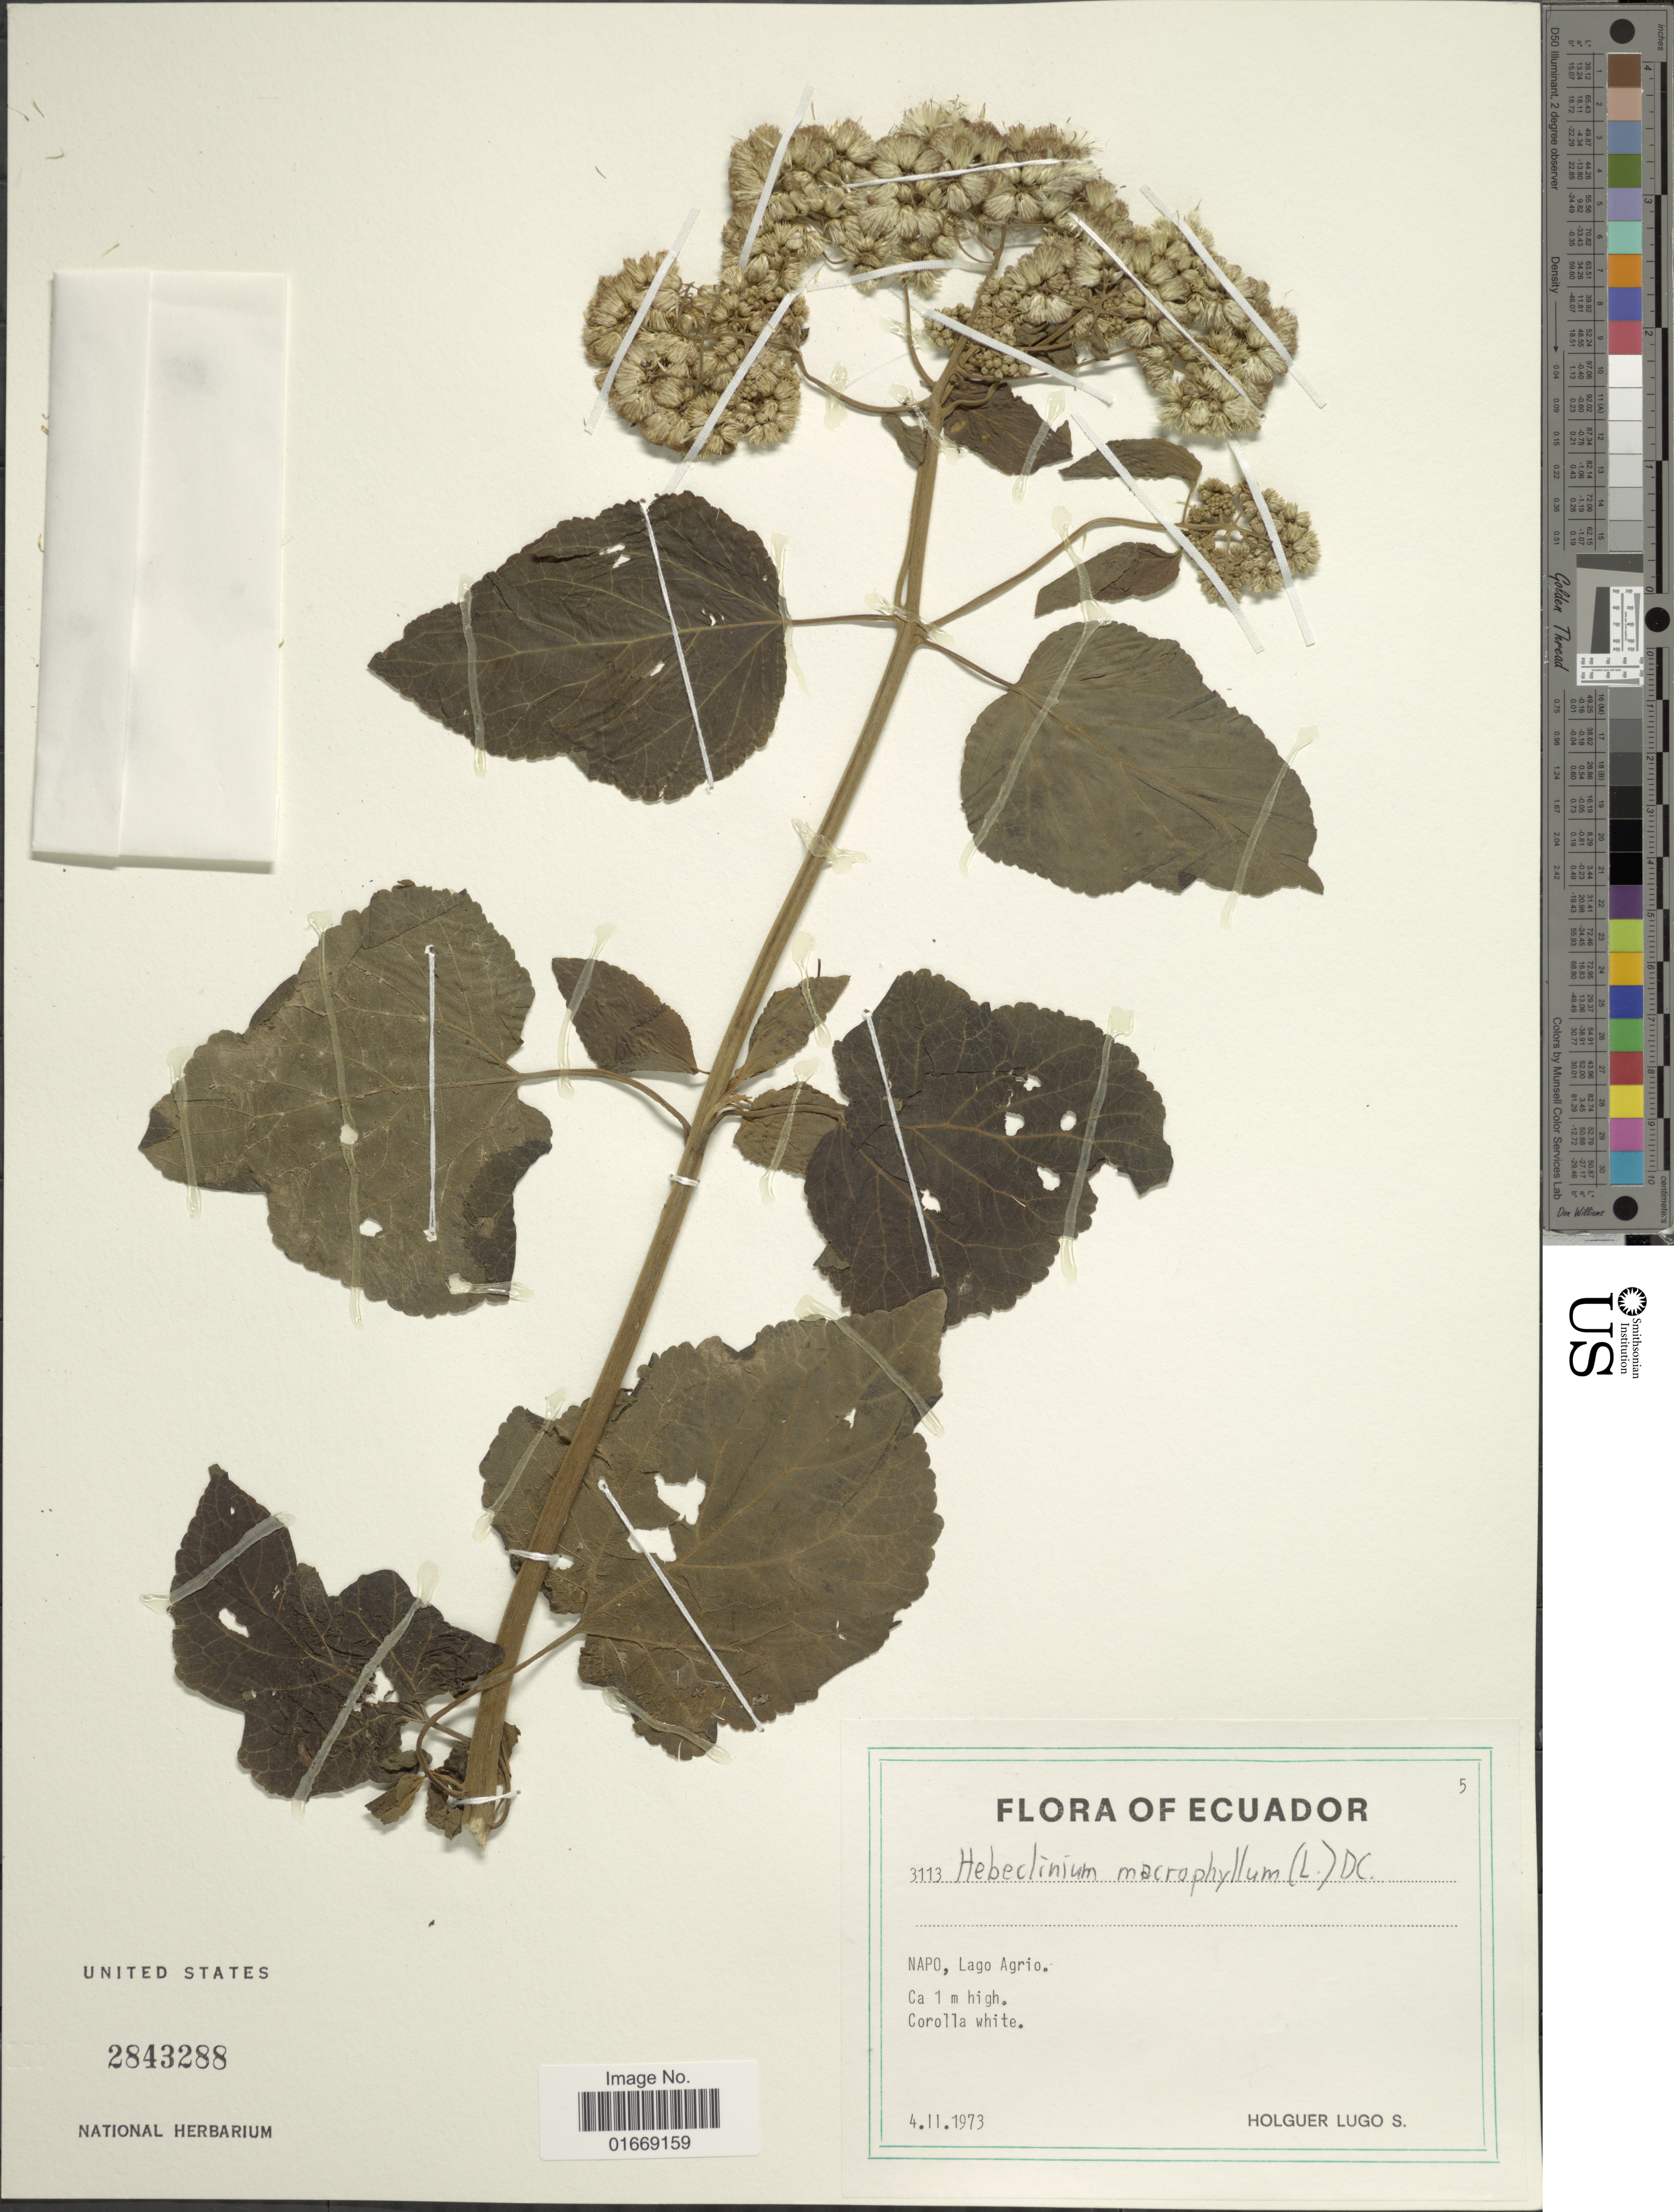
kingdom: Plantae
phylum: Tracheophyta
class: Magnoliopsida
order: Asterales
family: Asteraceae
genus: Hebeclinium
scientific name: Hebeclinium macrophyllum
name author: (L.) DC.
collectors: H. Lugo S.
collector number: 3113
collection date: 1973-11-04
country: Ecuador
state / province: Napo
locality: Lago Agrio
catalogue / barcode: US 2843288